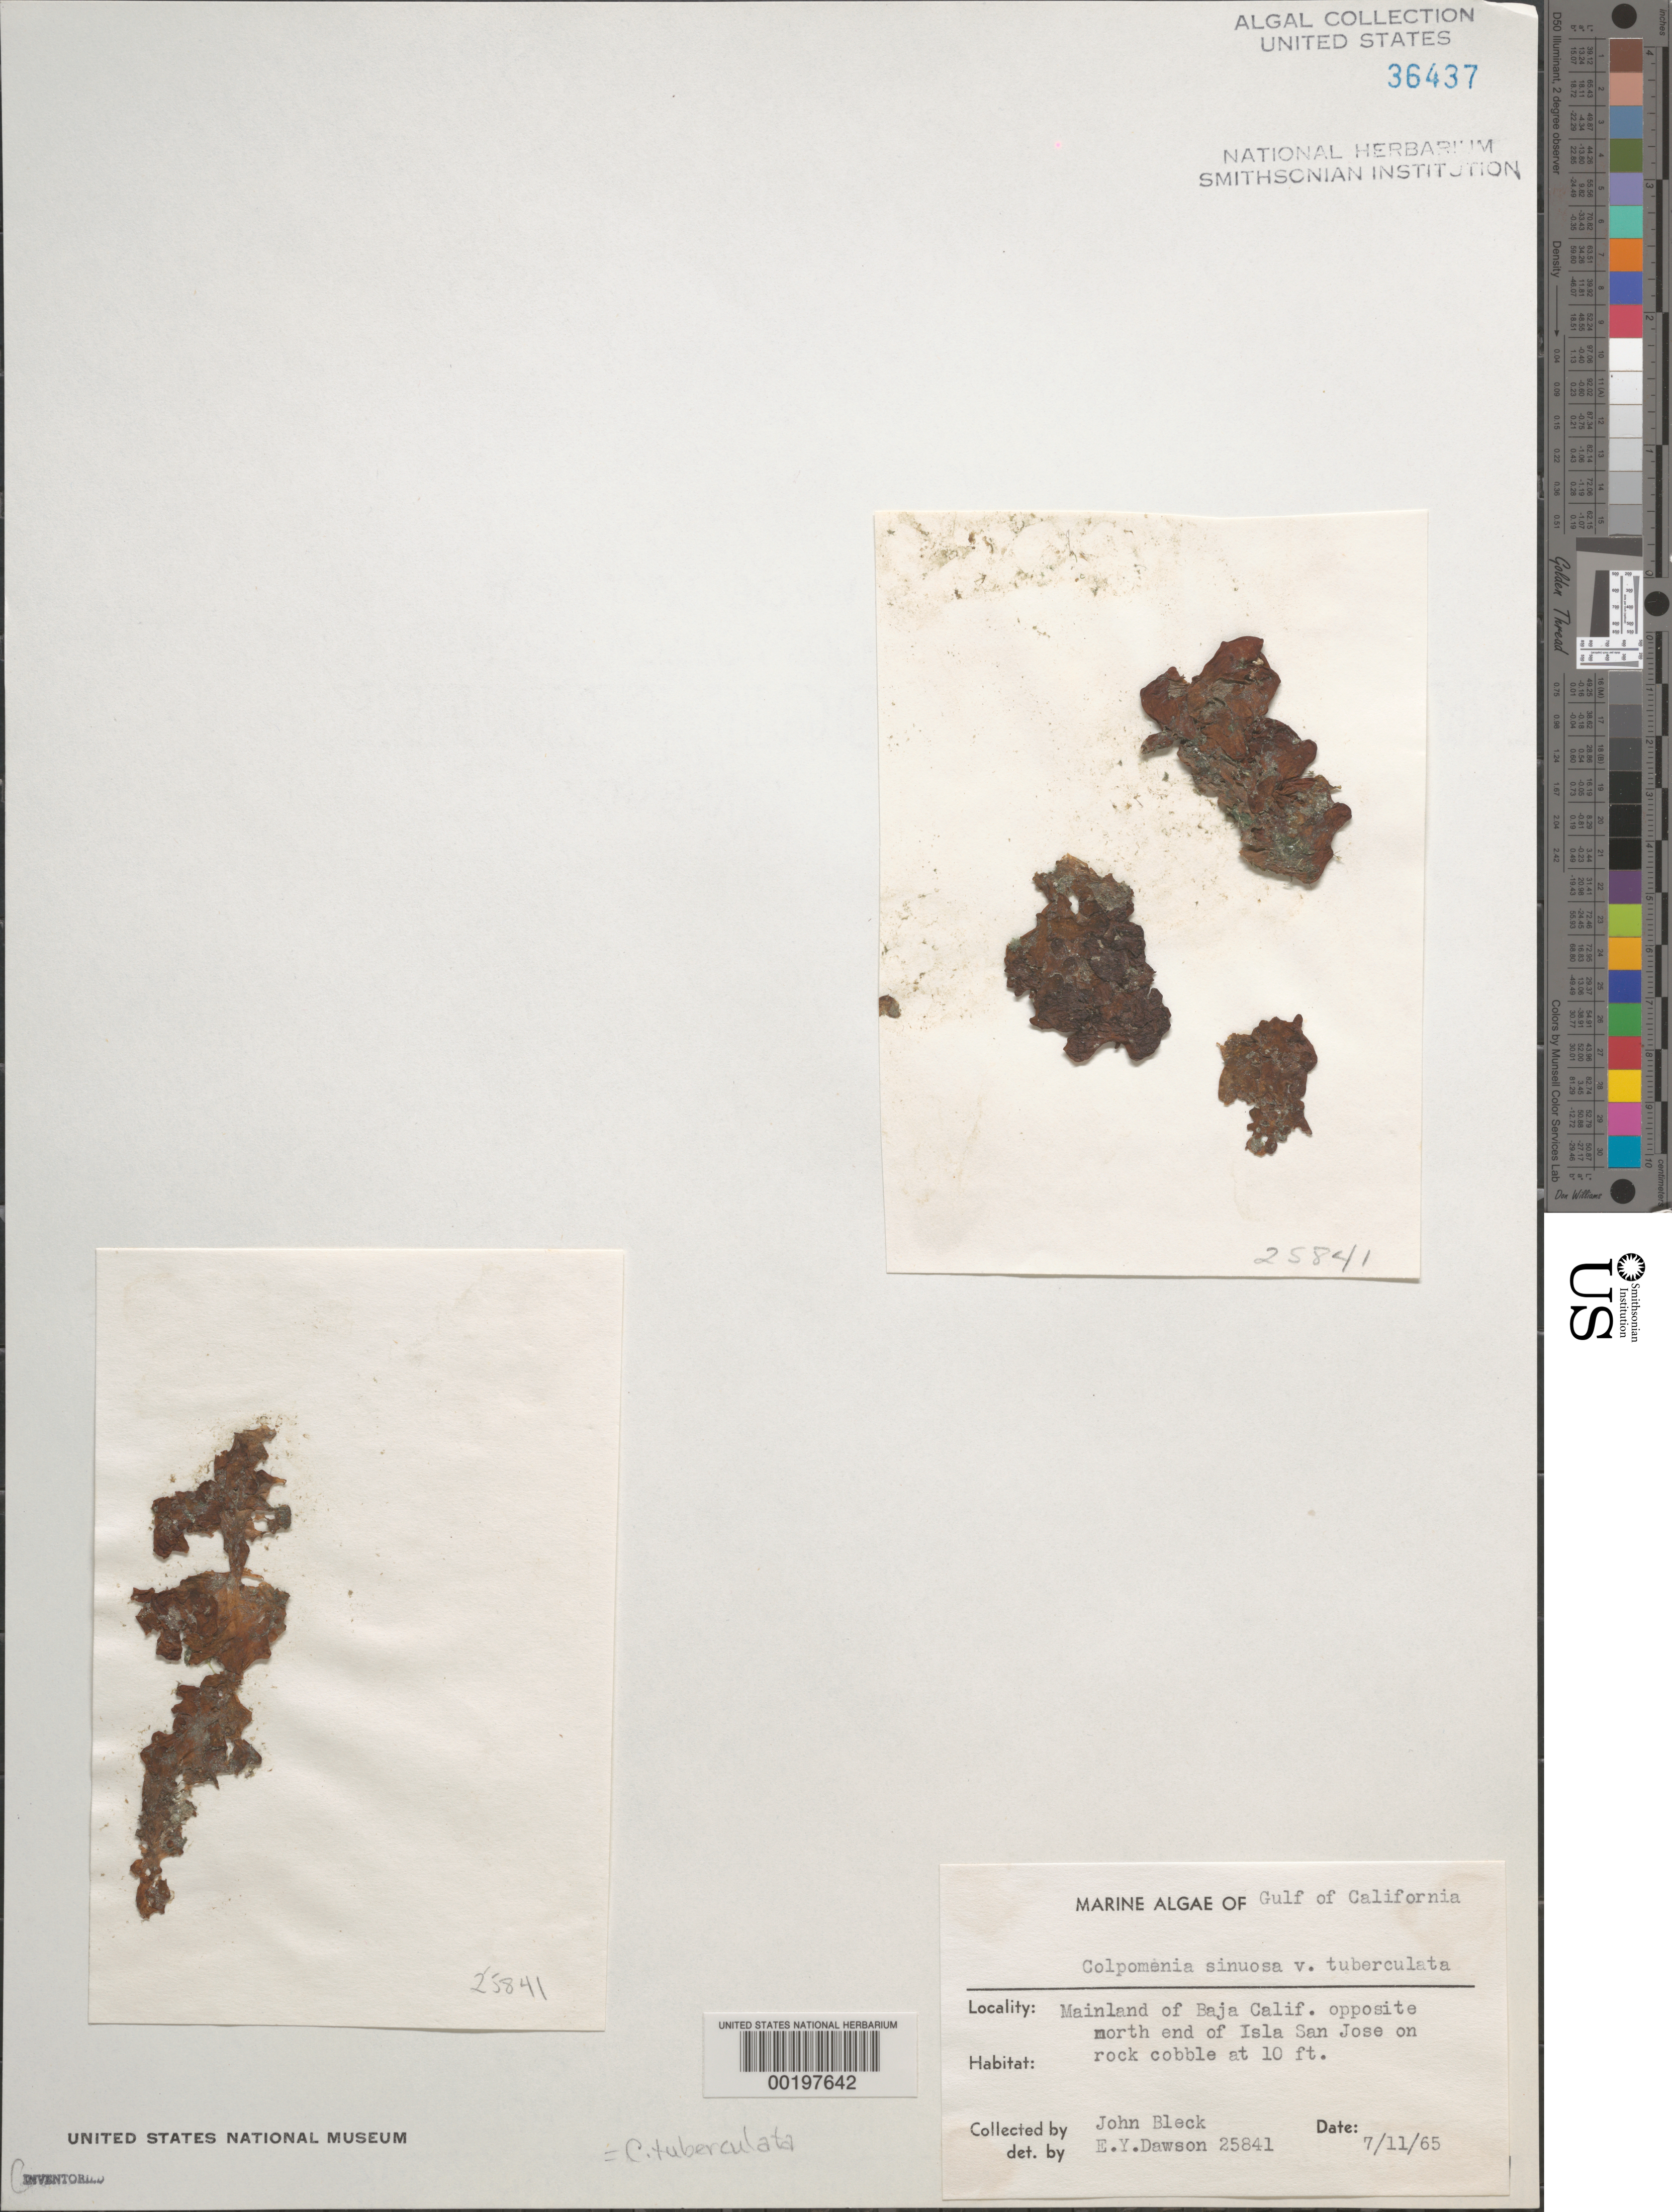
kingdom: Chromista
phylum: Ochrophyta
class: Phaeophyceae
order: Scytosiphonales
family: Scytosiphonaceae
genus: Colpomenia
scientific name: Colpomenia tuberculata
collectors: J. Bleck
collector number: EYD 25841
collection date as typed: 11 Jul 1965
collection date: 1965-07-11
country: Mexico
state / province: Baja California Sur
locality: Mainland opposite Isla San Jose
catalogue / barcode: US 36437